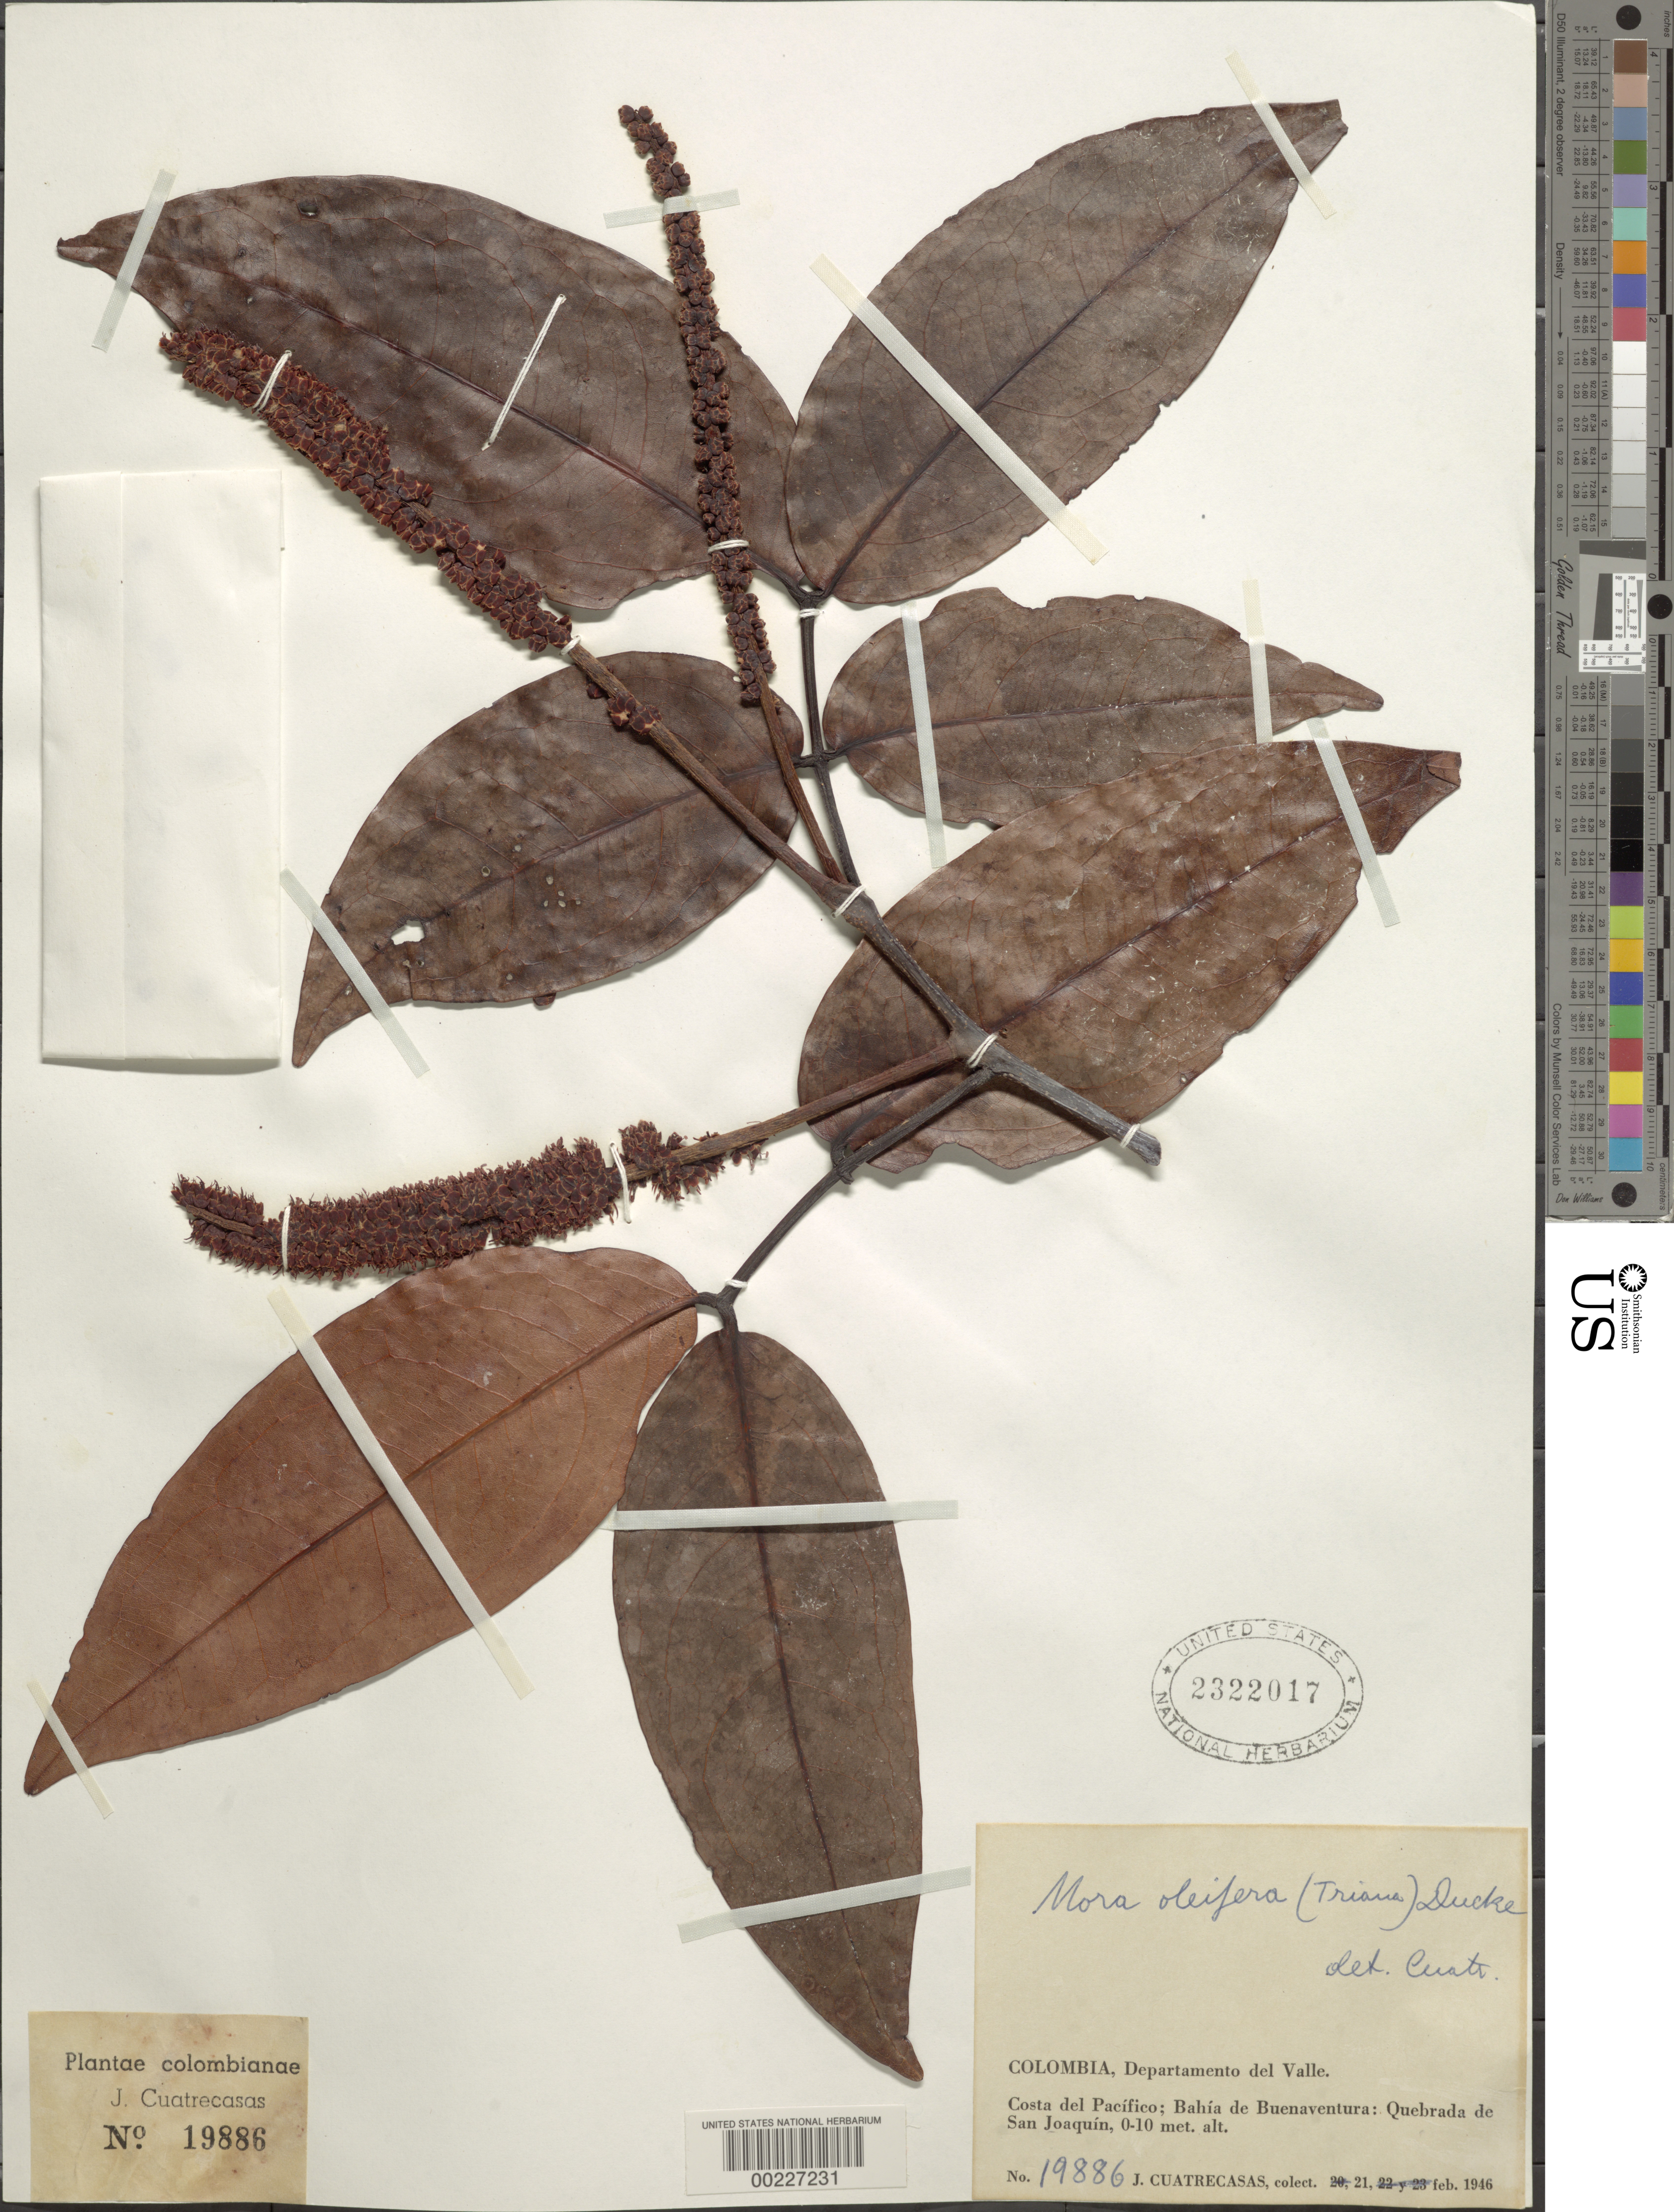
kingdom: Plantae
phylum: Tracheophyta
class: Magnoliopsida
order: Fabales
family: Fabaceae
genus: Mora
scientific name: Mora oleifera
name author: (Triana ex Hemsl.) Ducke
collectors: J. Cuatrecasas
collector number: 19886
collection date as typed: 21 Feb 1945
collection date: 1945-02-21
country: Colombia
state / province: Valle del Cauca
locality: Costa del Pacifico; Bahia de Buena Ventura: San Joaquin ravine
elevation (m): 0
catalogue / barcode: US 2322017